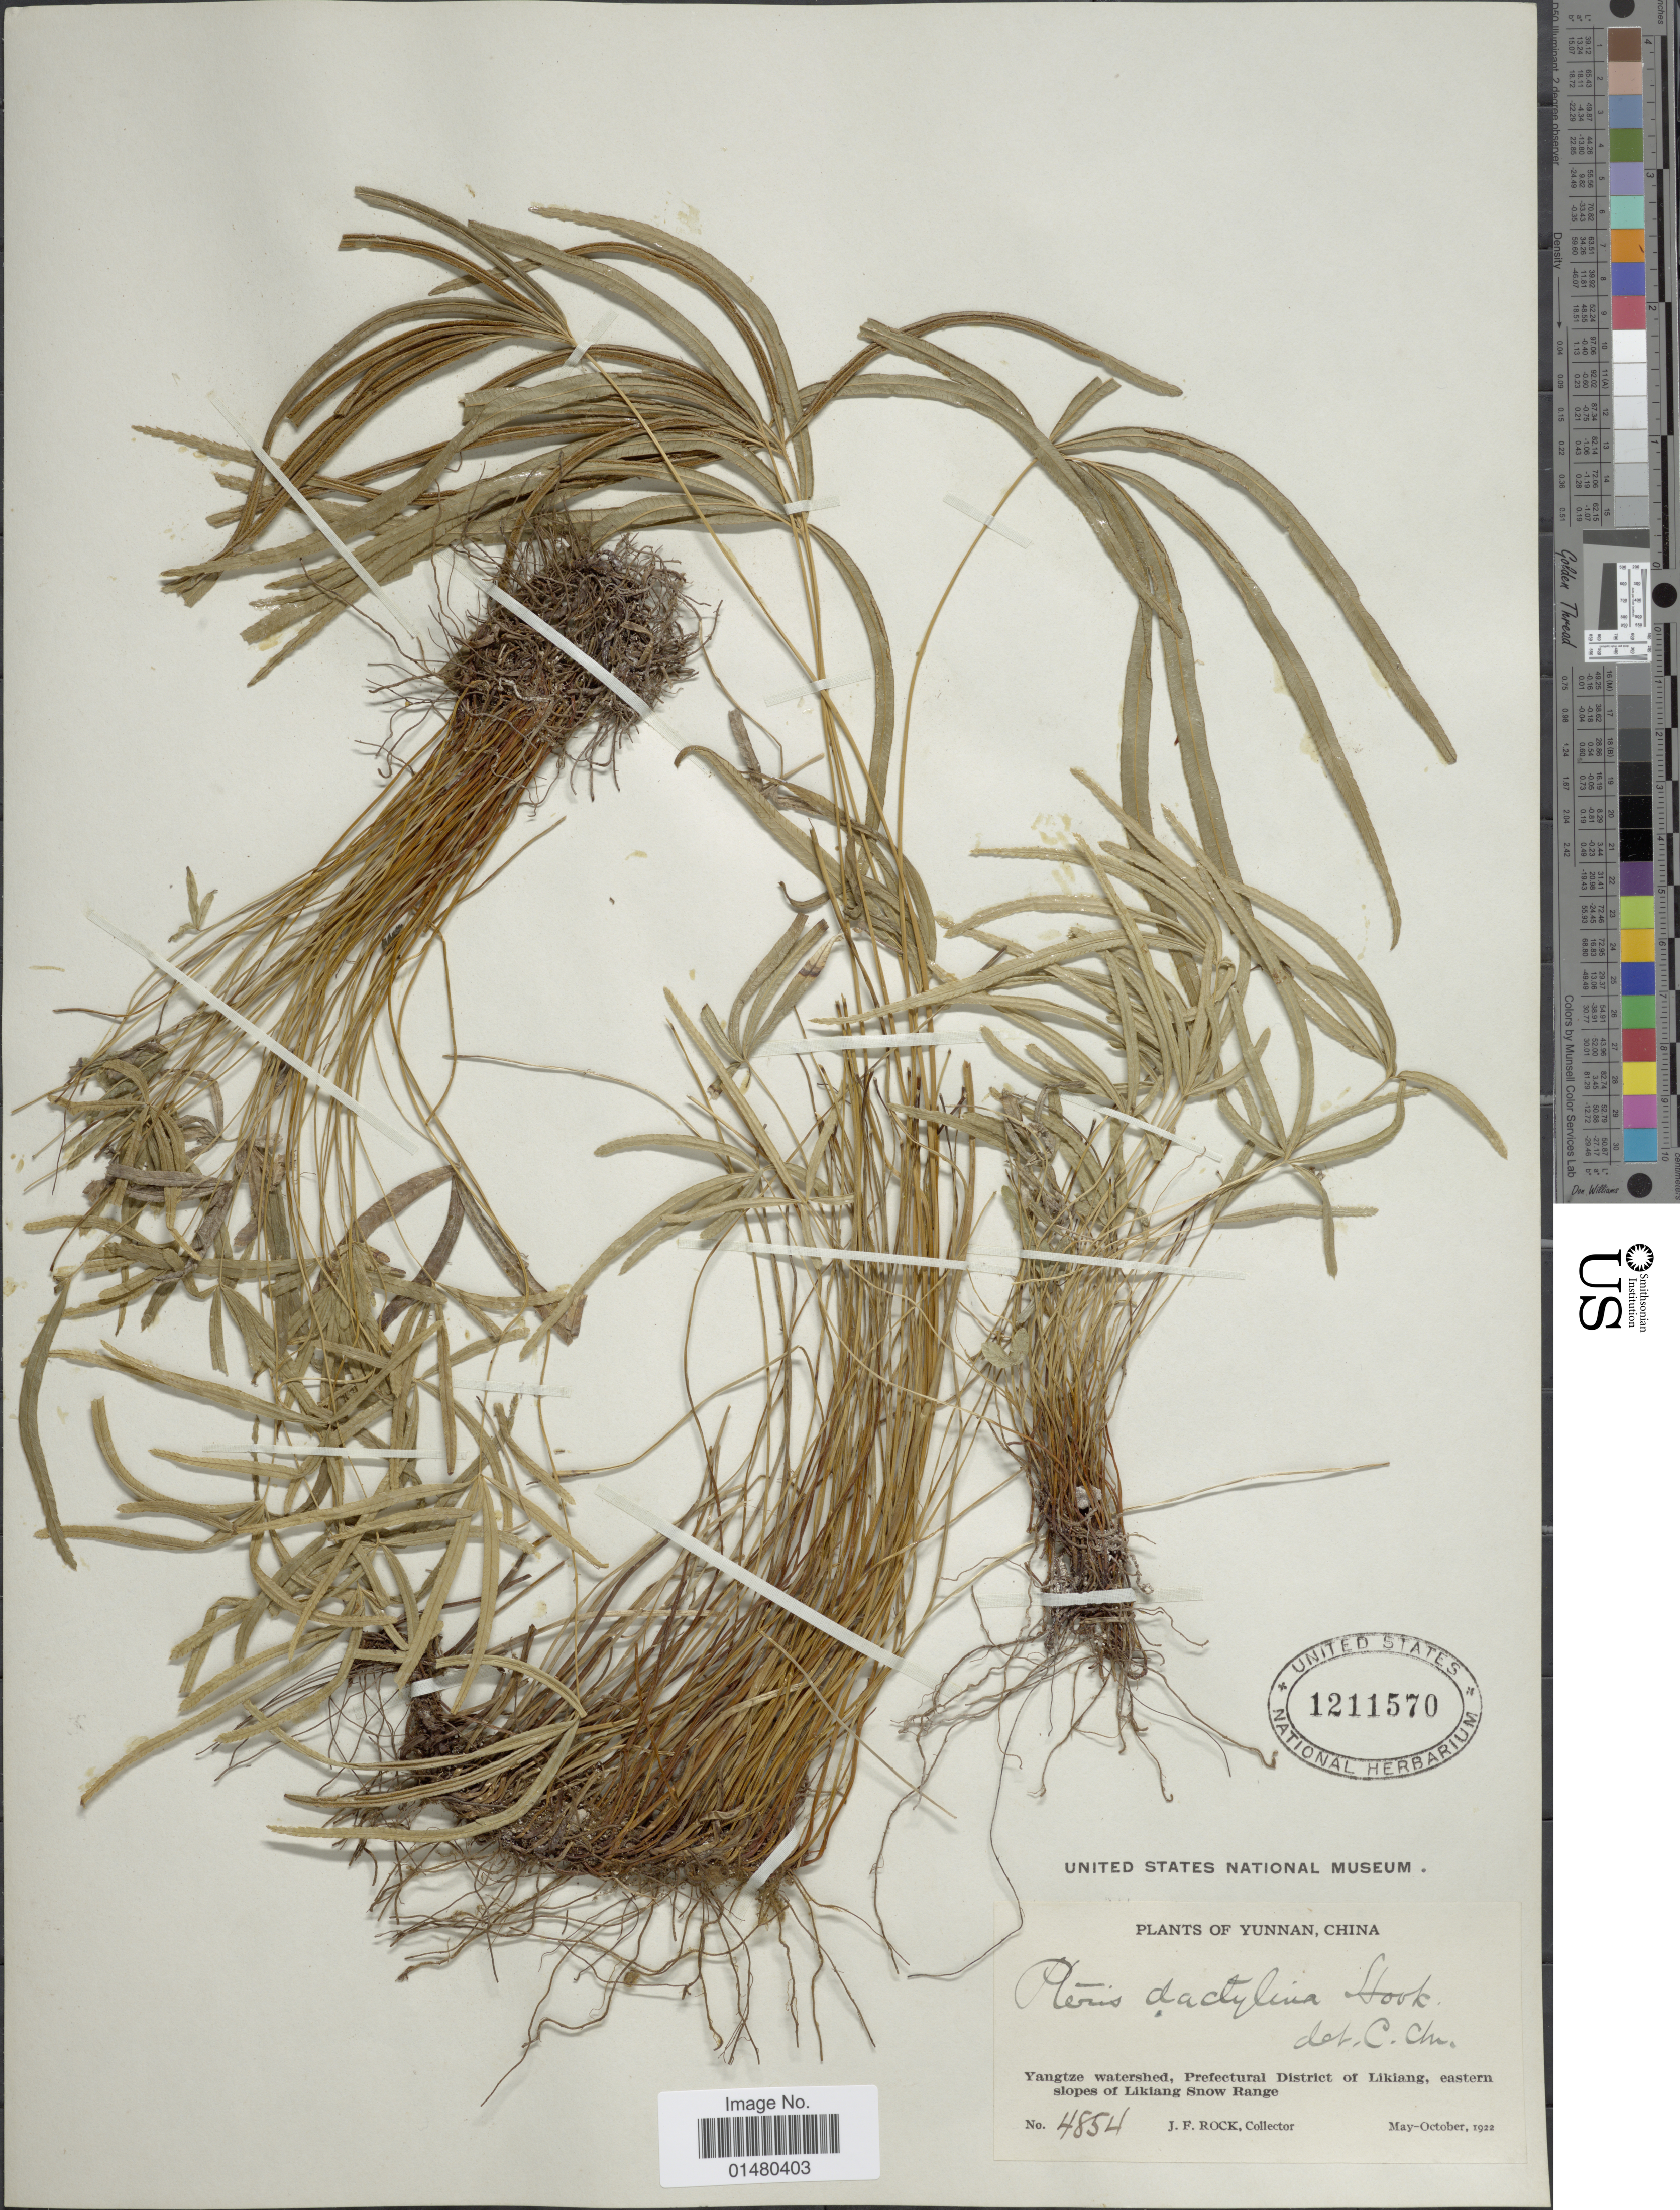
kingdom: Plantae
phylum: Tracheophyta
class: Polypodiopsida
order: Polypodiales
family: Pteridaceae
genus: Pteris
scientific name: Pteris dactylina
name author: Hook.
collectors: J. Rock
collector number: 4854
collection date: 1922-05/1922-10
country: China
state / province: Yunnan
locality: Yangtze watershed, Prefectural District of Likiang, eastern slopes of Likiang Snow Range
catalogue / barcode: US 1211570